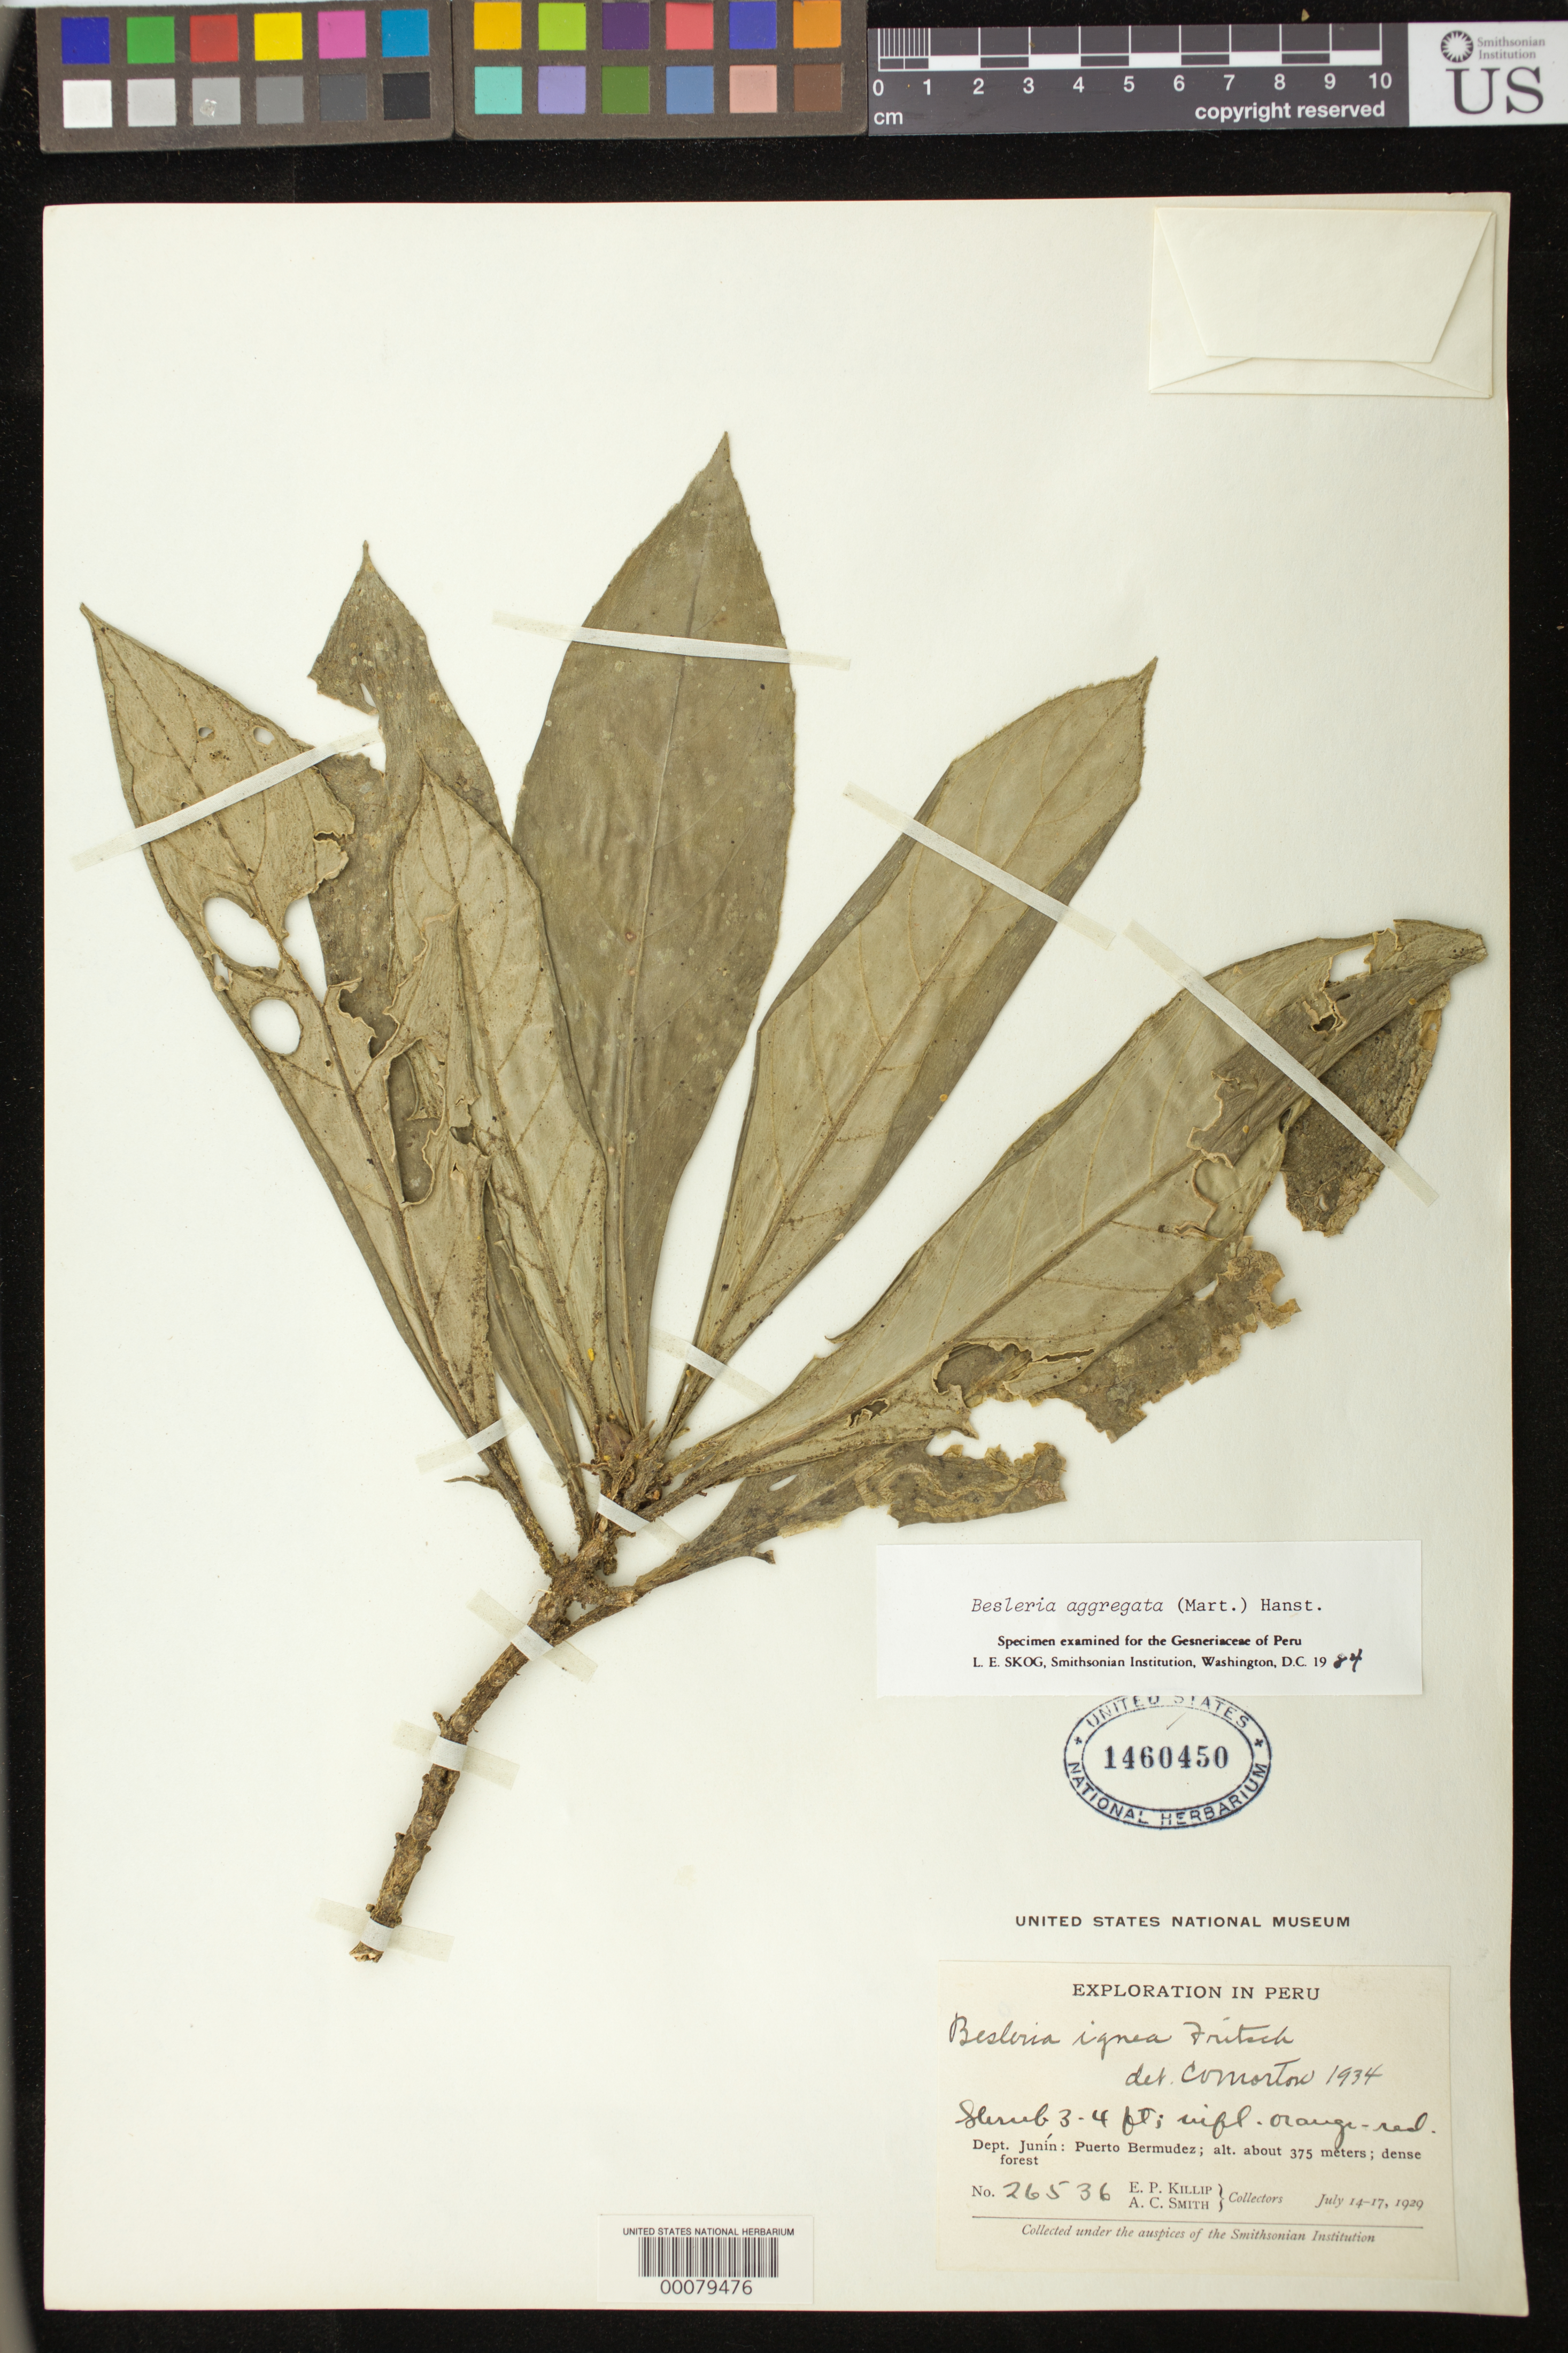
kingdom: Plantae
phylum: Tracheophyta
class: Magnoliopsida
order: Lamiales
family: Gesneriaceae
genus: Besleria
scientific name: Besleria aggregata var. aggregata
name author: (Mart.) Hanst.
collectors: E. P. Killip & A. C. Smith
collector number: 26536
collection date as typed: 14-17 Jul 1929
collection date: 1929-07-14/1929-07-17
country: Peru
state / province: Pasco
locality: Junín.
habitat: Dense forest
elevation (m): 375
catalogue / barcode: US 1460450